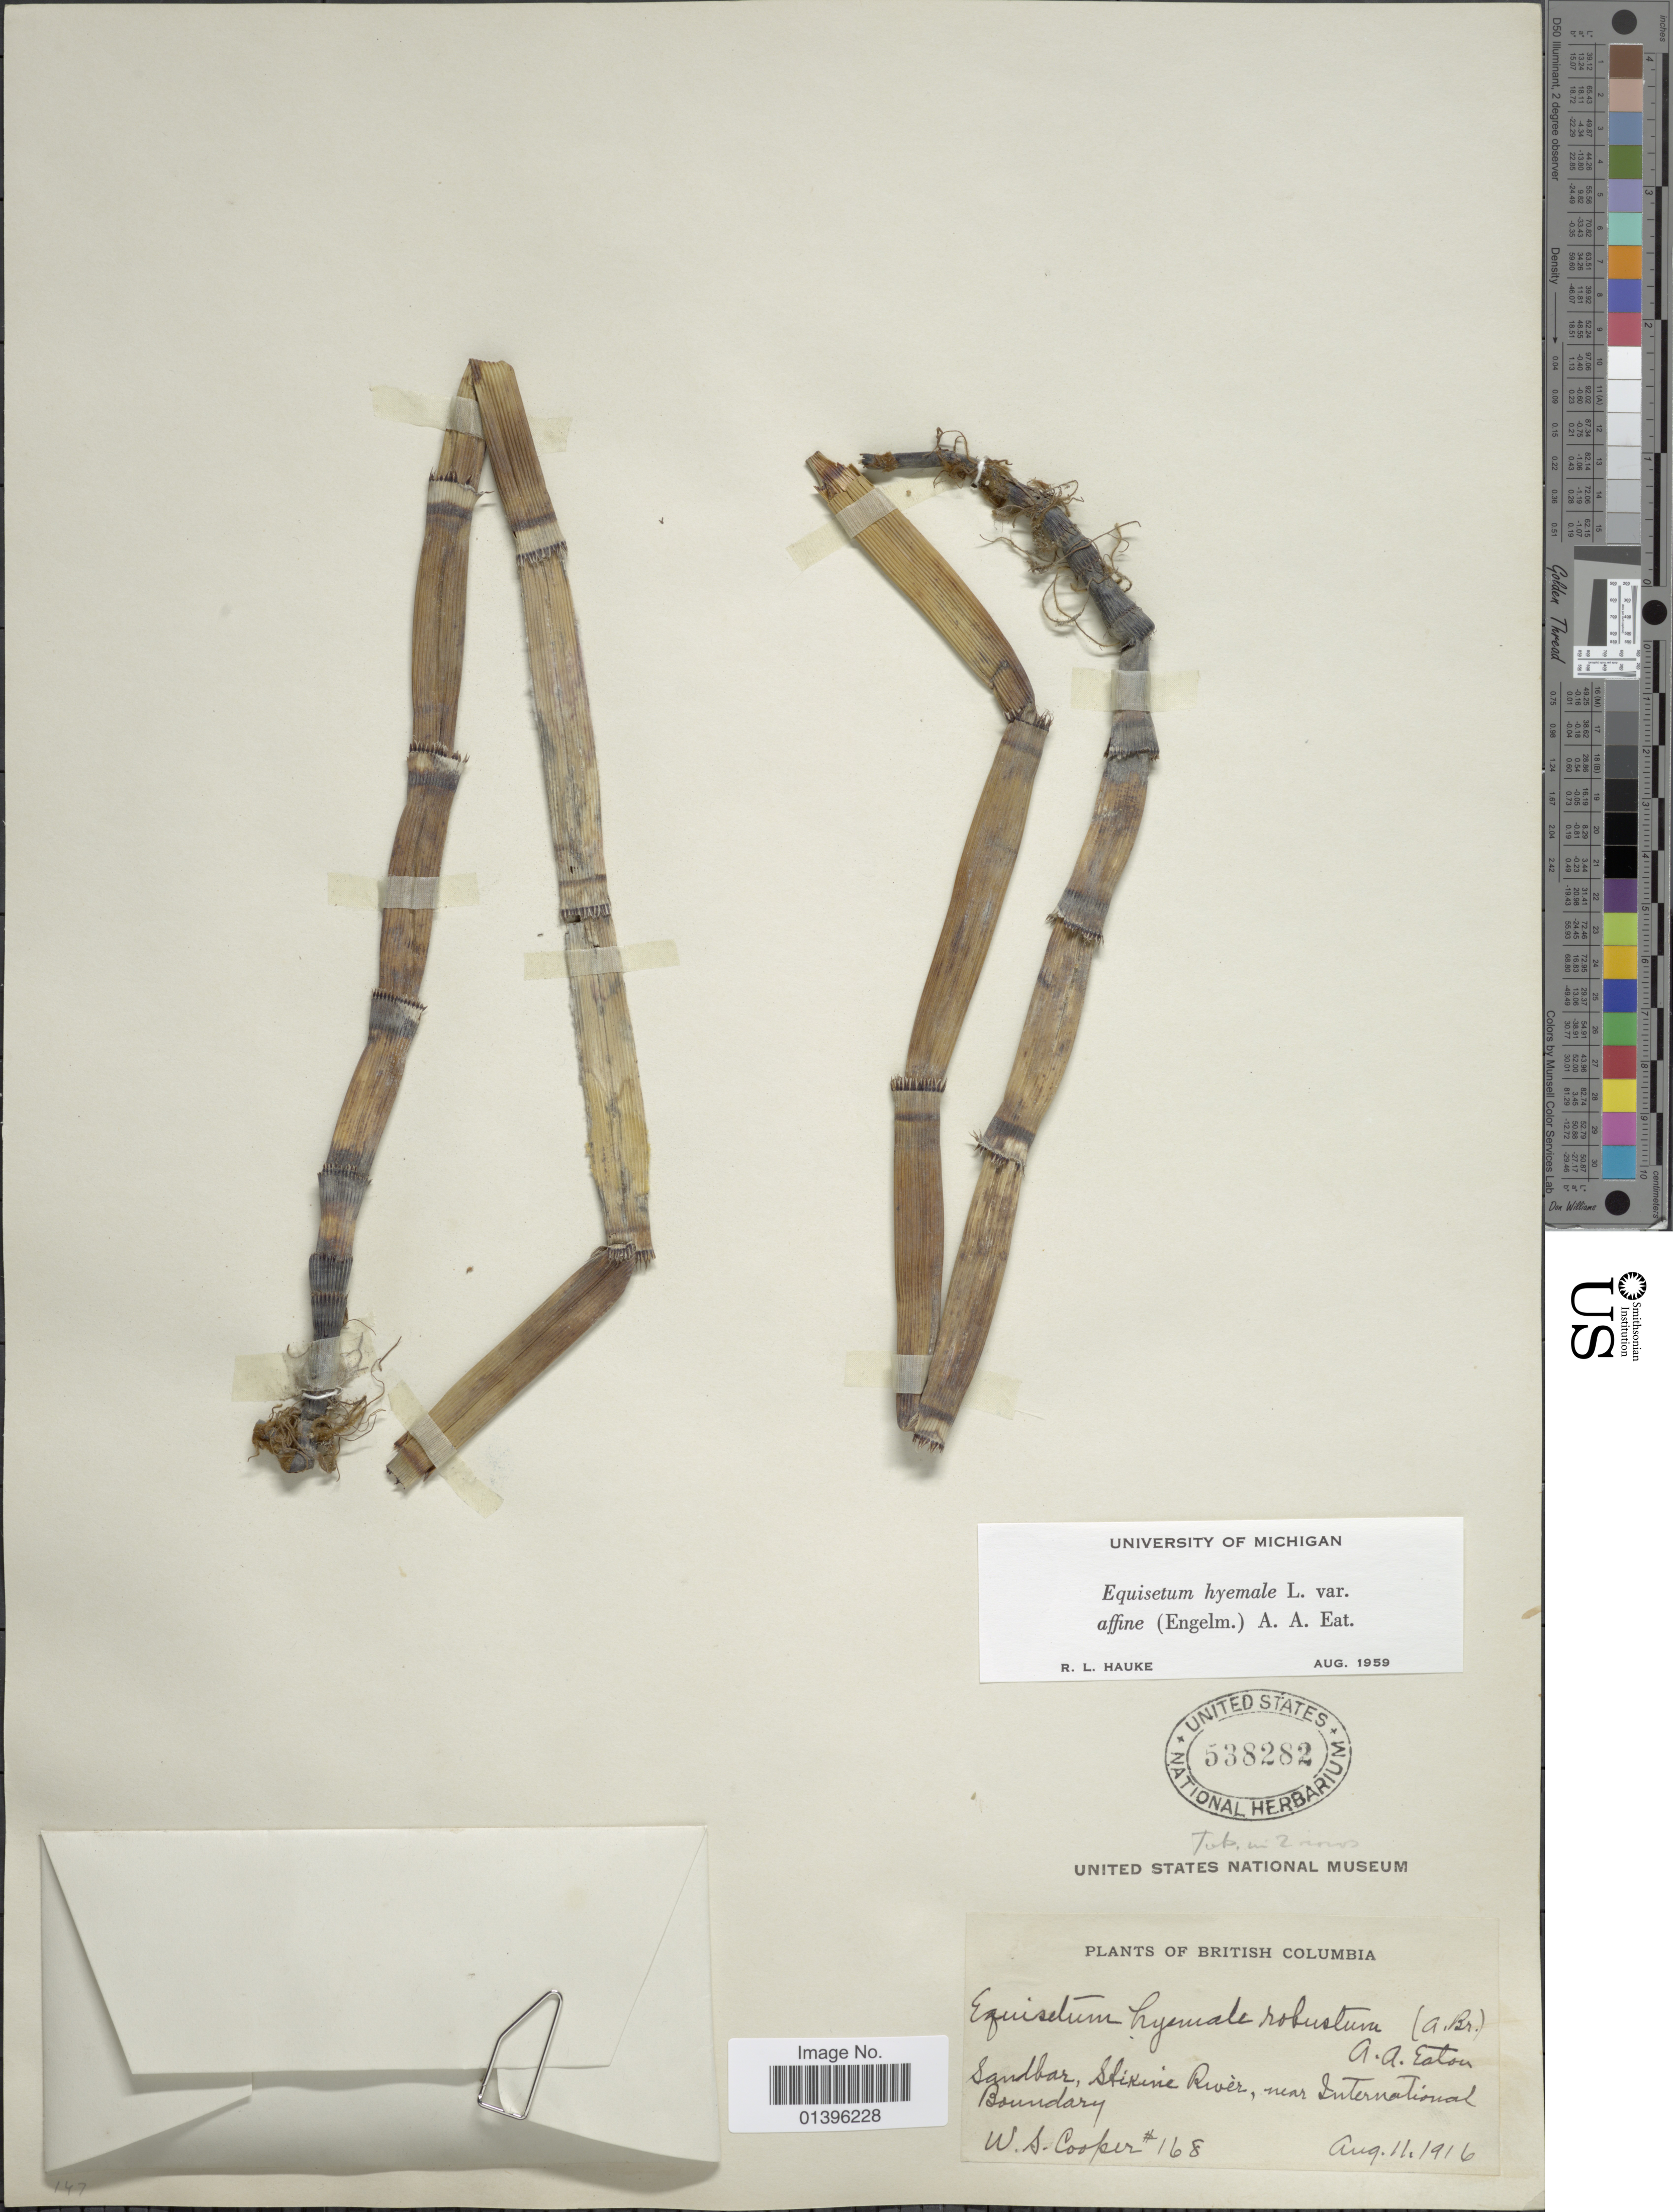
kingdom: Plantae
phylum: Tracheophyta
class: Polypodiopsida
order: Equisetales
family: Equisetaceae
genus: Equisetum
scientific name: Equisetum hyemale var. affine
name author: (Engelm.) A.A. Eaton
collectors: W. Cooper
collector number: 168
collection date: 1916-08-11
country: Canada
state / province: British Columbia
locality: Sandbar, Stikine River, near International Boundary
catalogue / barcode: US 538282